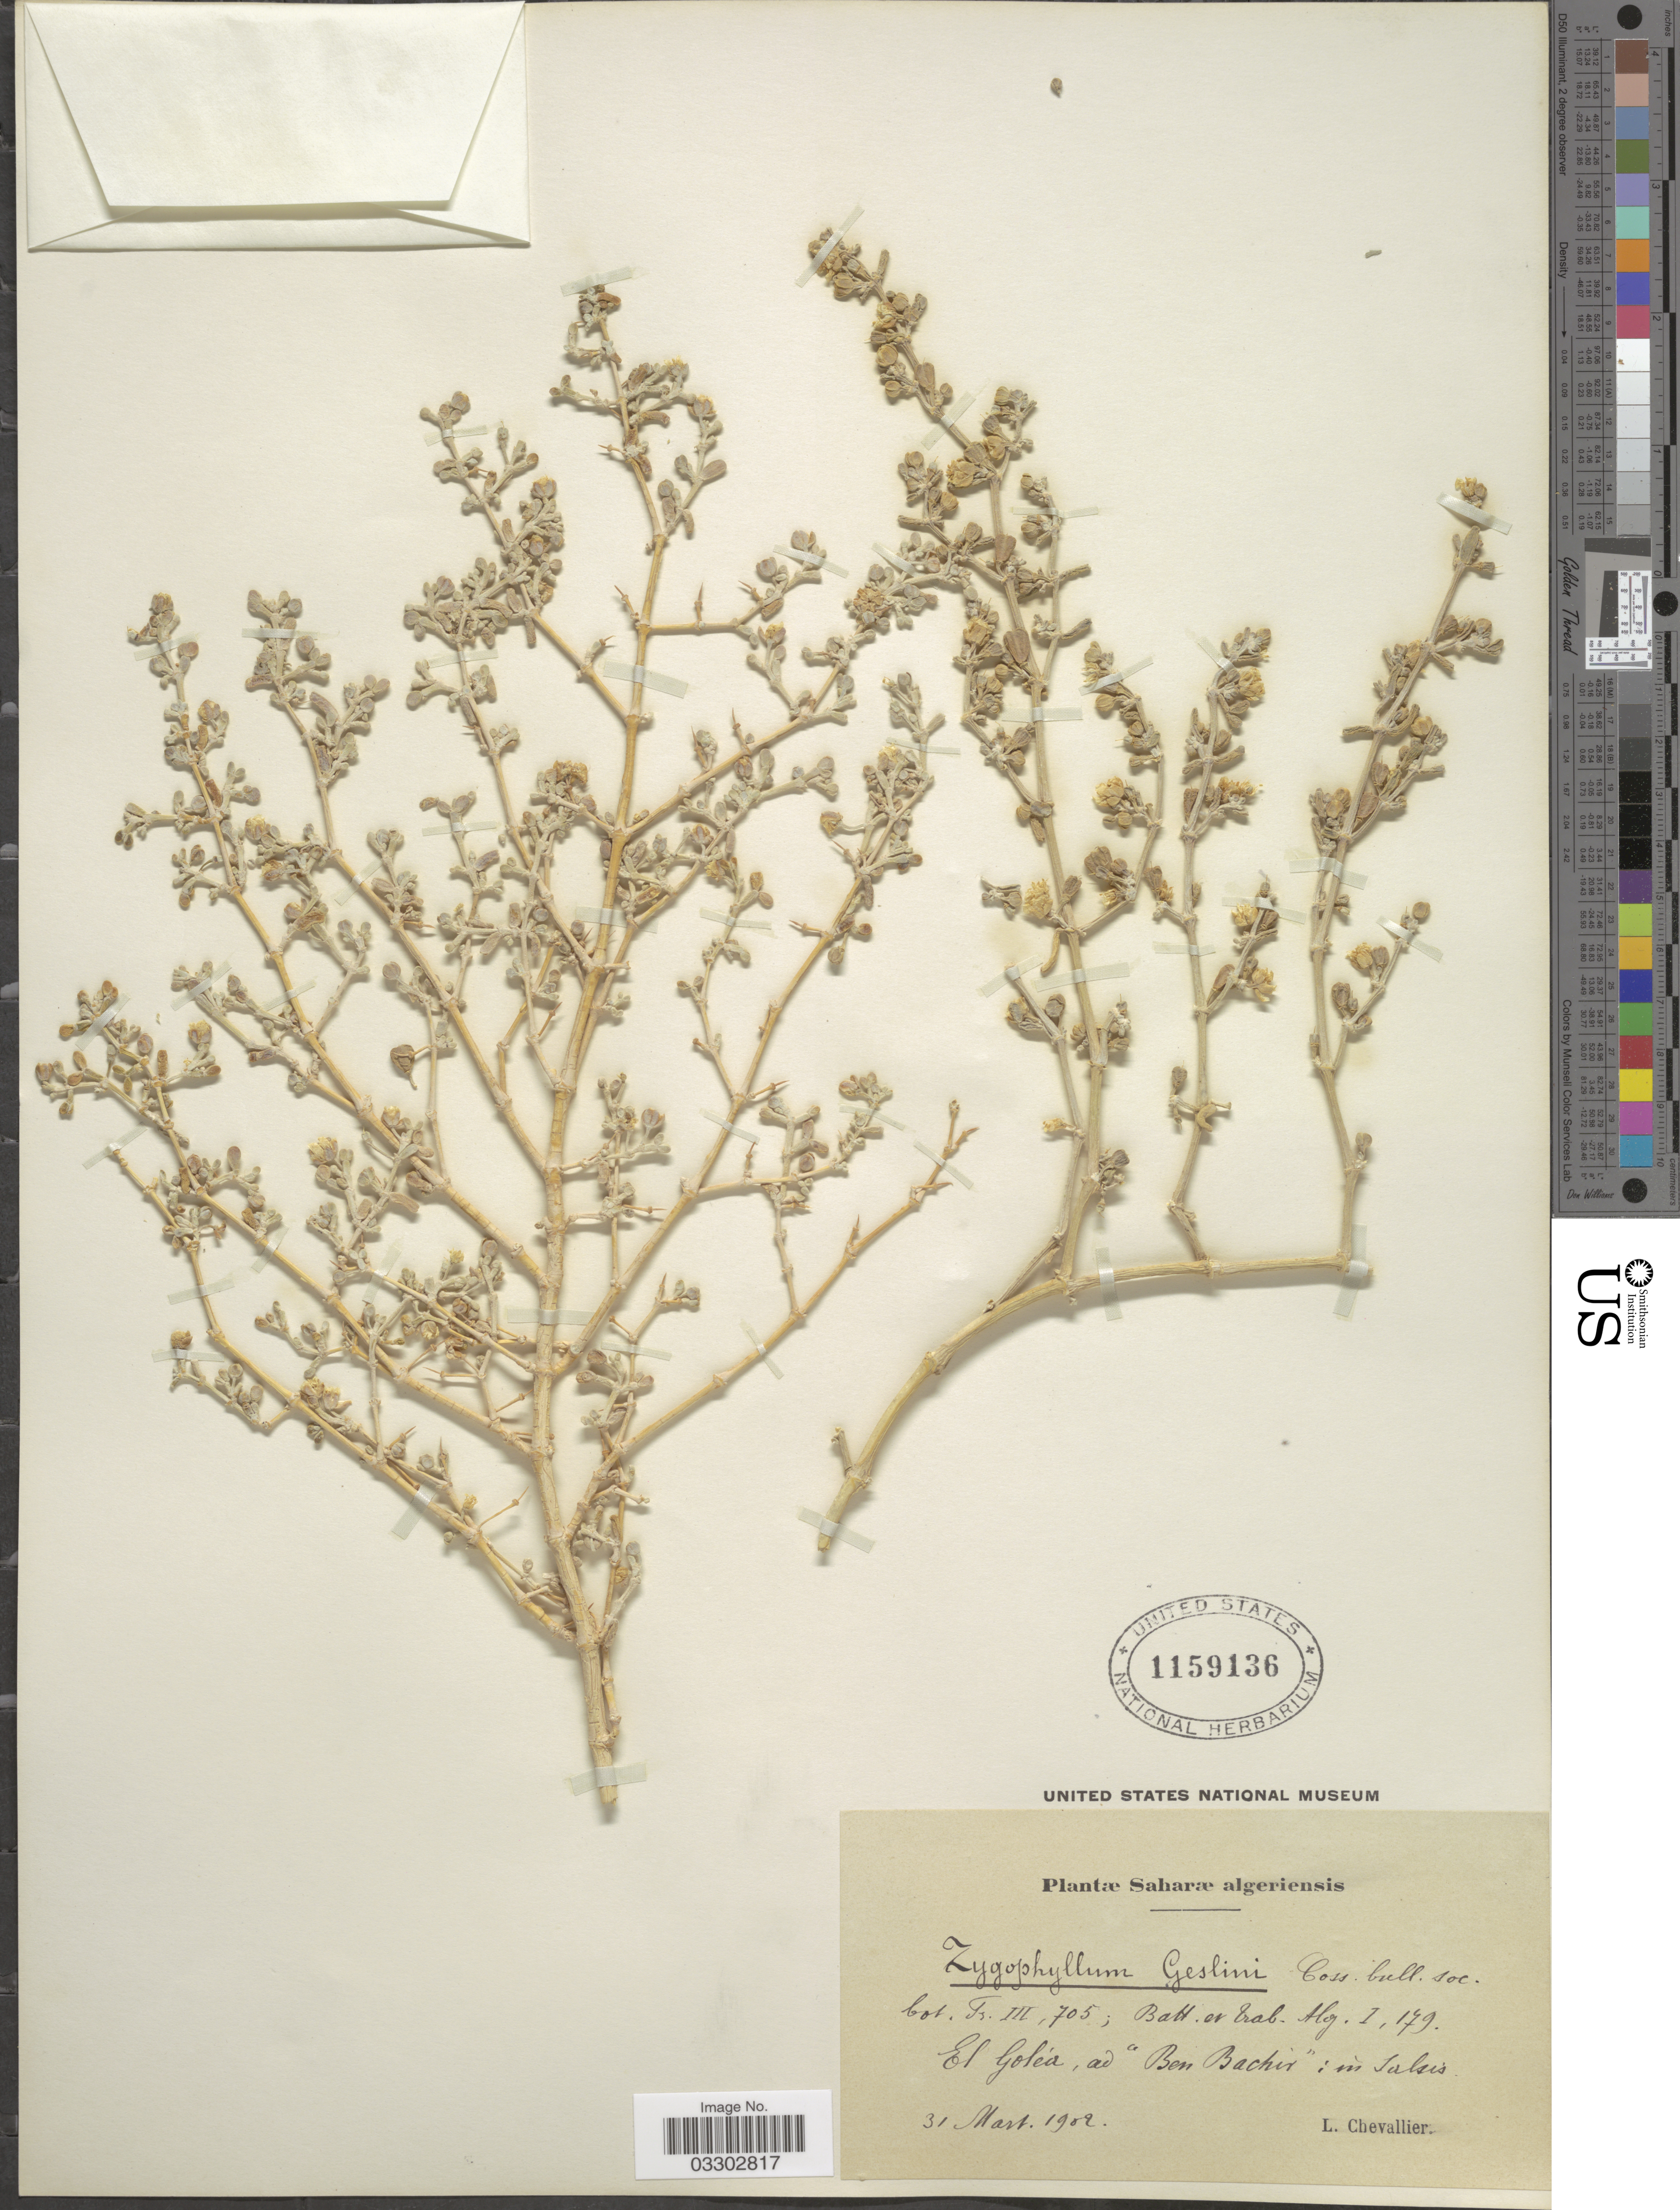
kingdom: Plantae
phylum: Tracheophyta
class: Magnoliopsida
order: Zygophyllales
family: Zygophyllaceae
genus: Zygophyllum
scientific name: Zygophyllum geslinii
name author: Coss.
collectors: L. Chevallier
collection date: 1902-03-31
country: Algeria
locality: Saharæ algeriensis. El Goleá, ad "Ben Bachir": in salsis.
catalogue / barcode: US 1159136